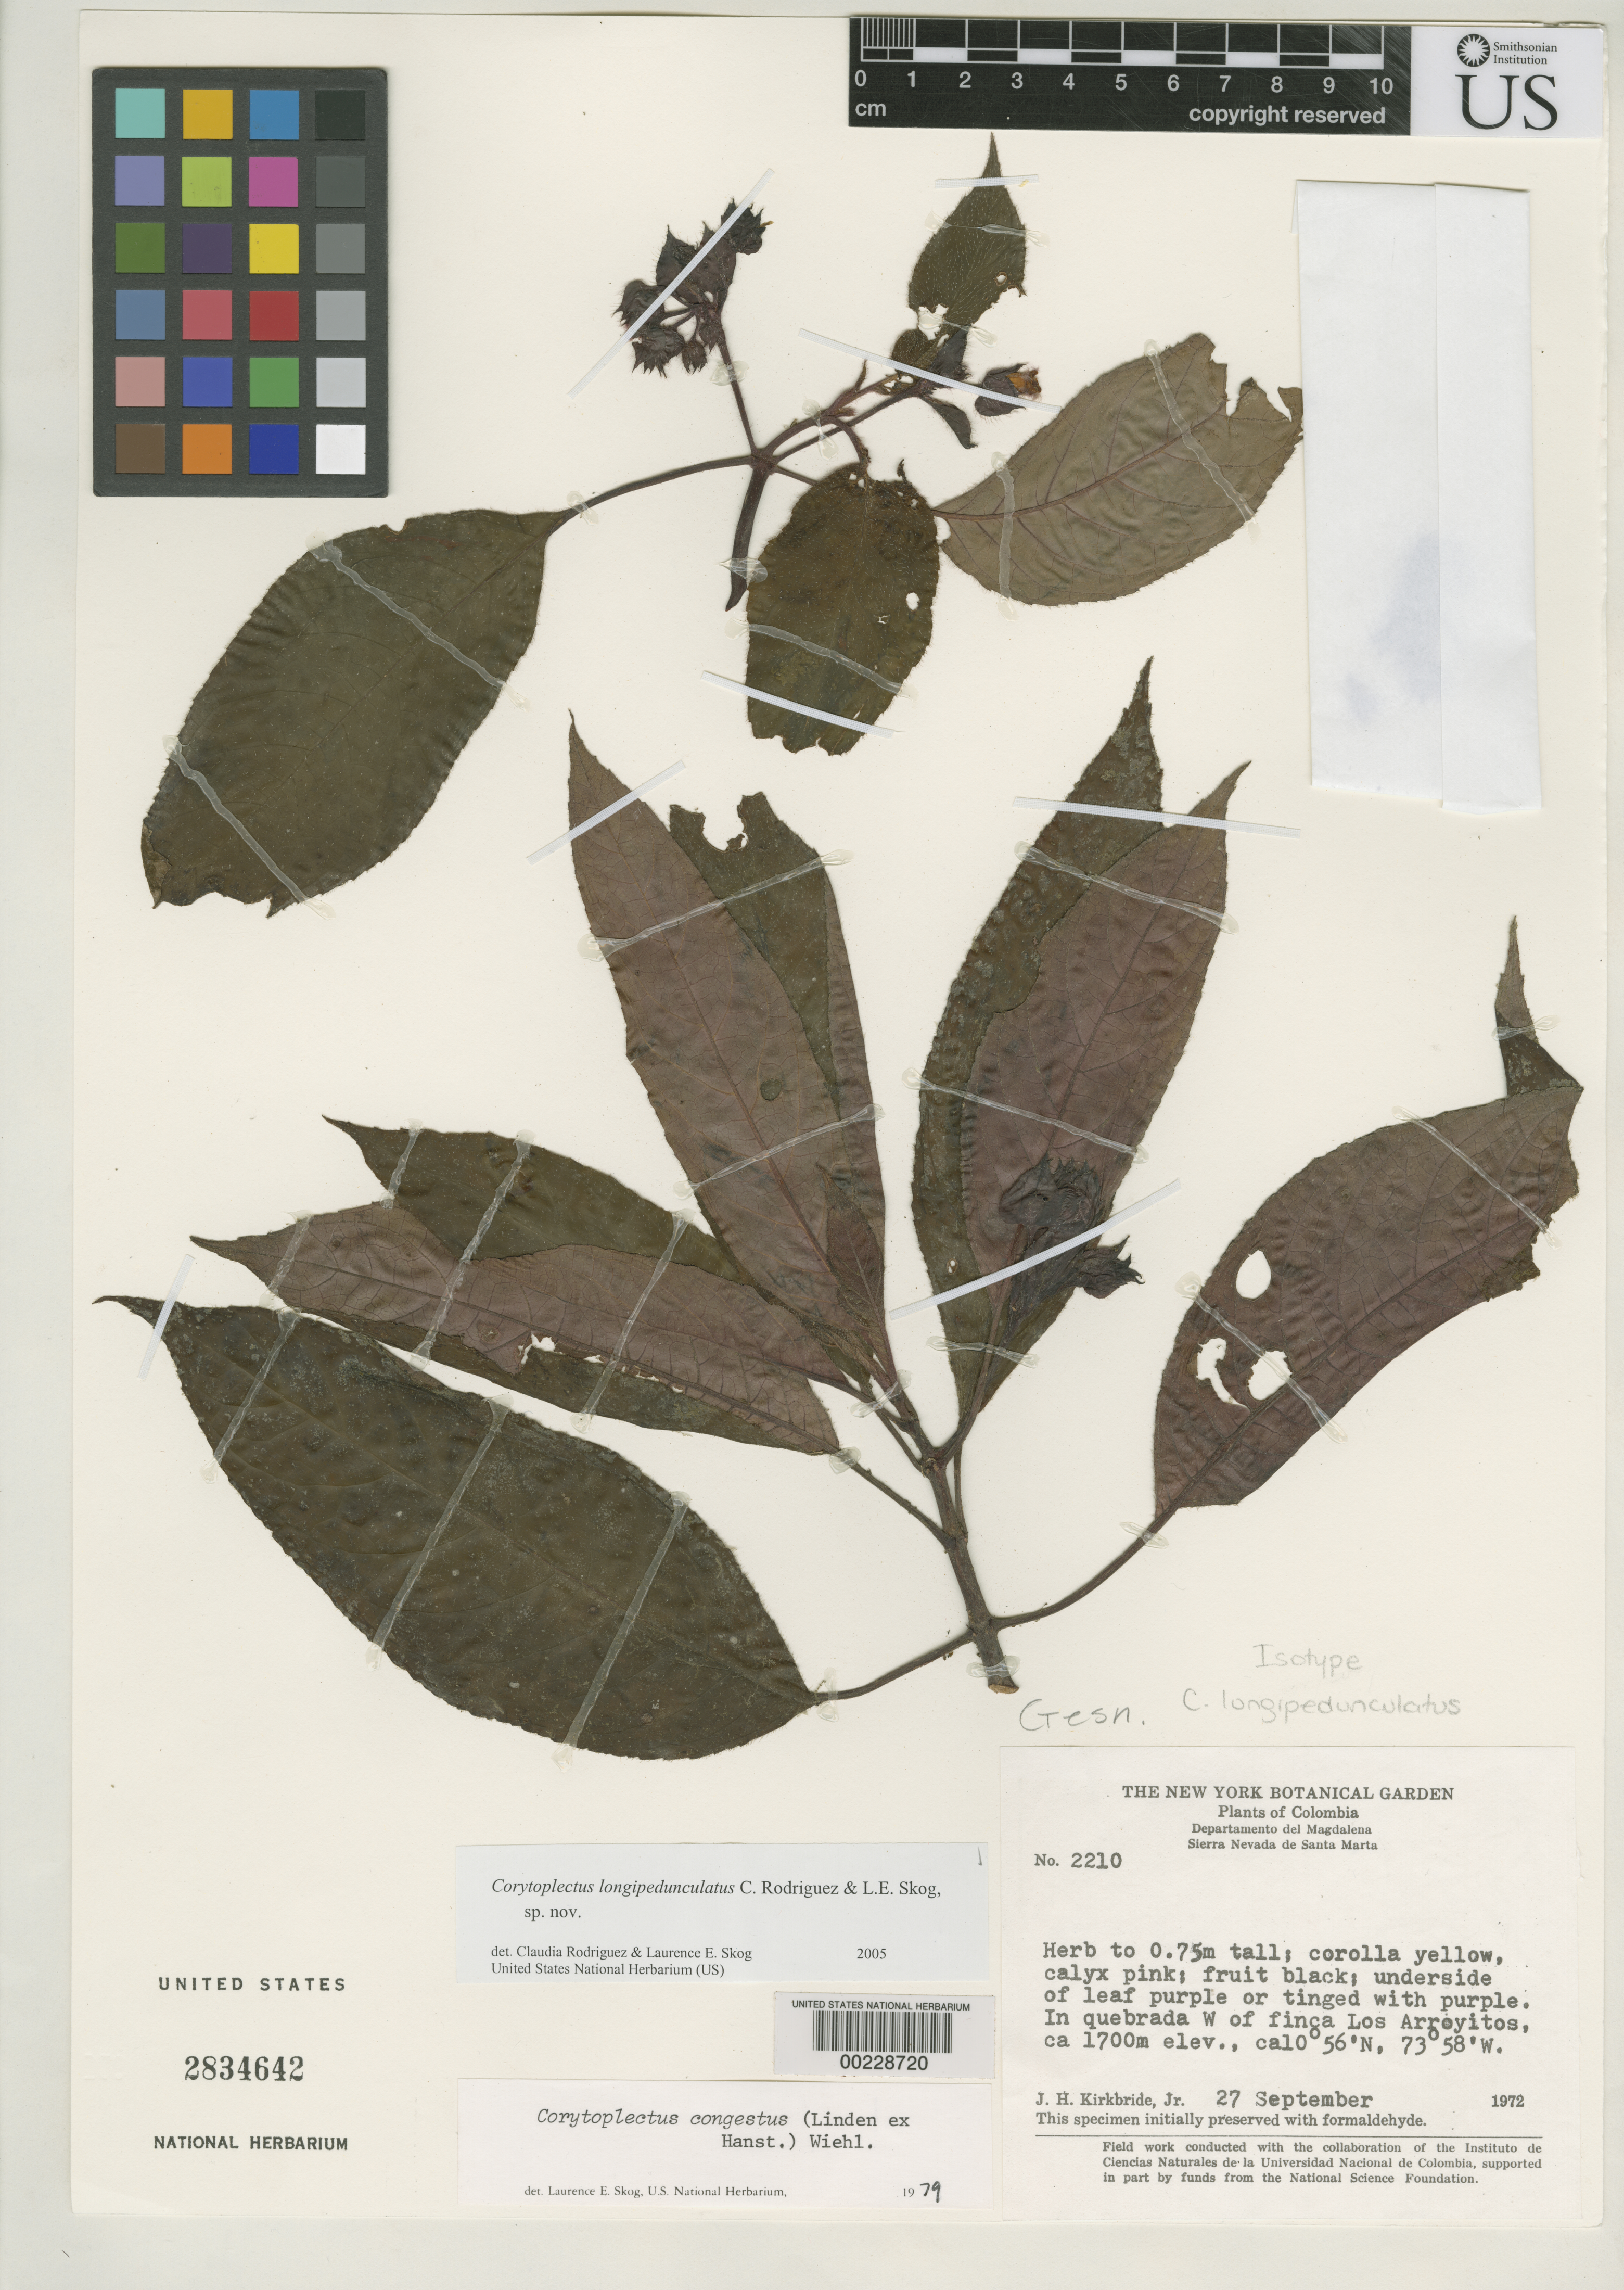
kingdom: Plantae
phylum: Tracheophyta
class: Magnoliopsida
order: Lamiales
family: Gesneriaceae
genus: Corytoplectus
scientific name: Corytoplectus longipedunculatus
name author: Rodr.-Flores & L.E. Skog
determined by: Rodríguez-Flores, C. I.; Skog, L. E.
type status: Isotype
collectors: J. H. Kirkbride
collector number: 2210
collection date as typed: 27 Sep 1972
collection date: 1972-09-27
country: Colombia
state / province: Magdalena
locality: Departamento del Magdalena, Sierra Nevada de Santa Marta. In quebrada W of finca Los Arroyitos.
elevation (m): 1700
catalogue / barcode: US 2834642